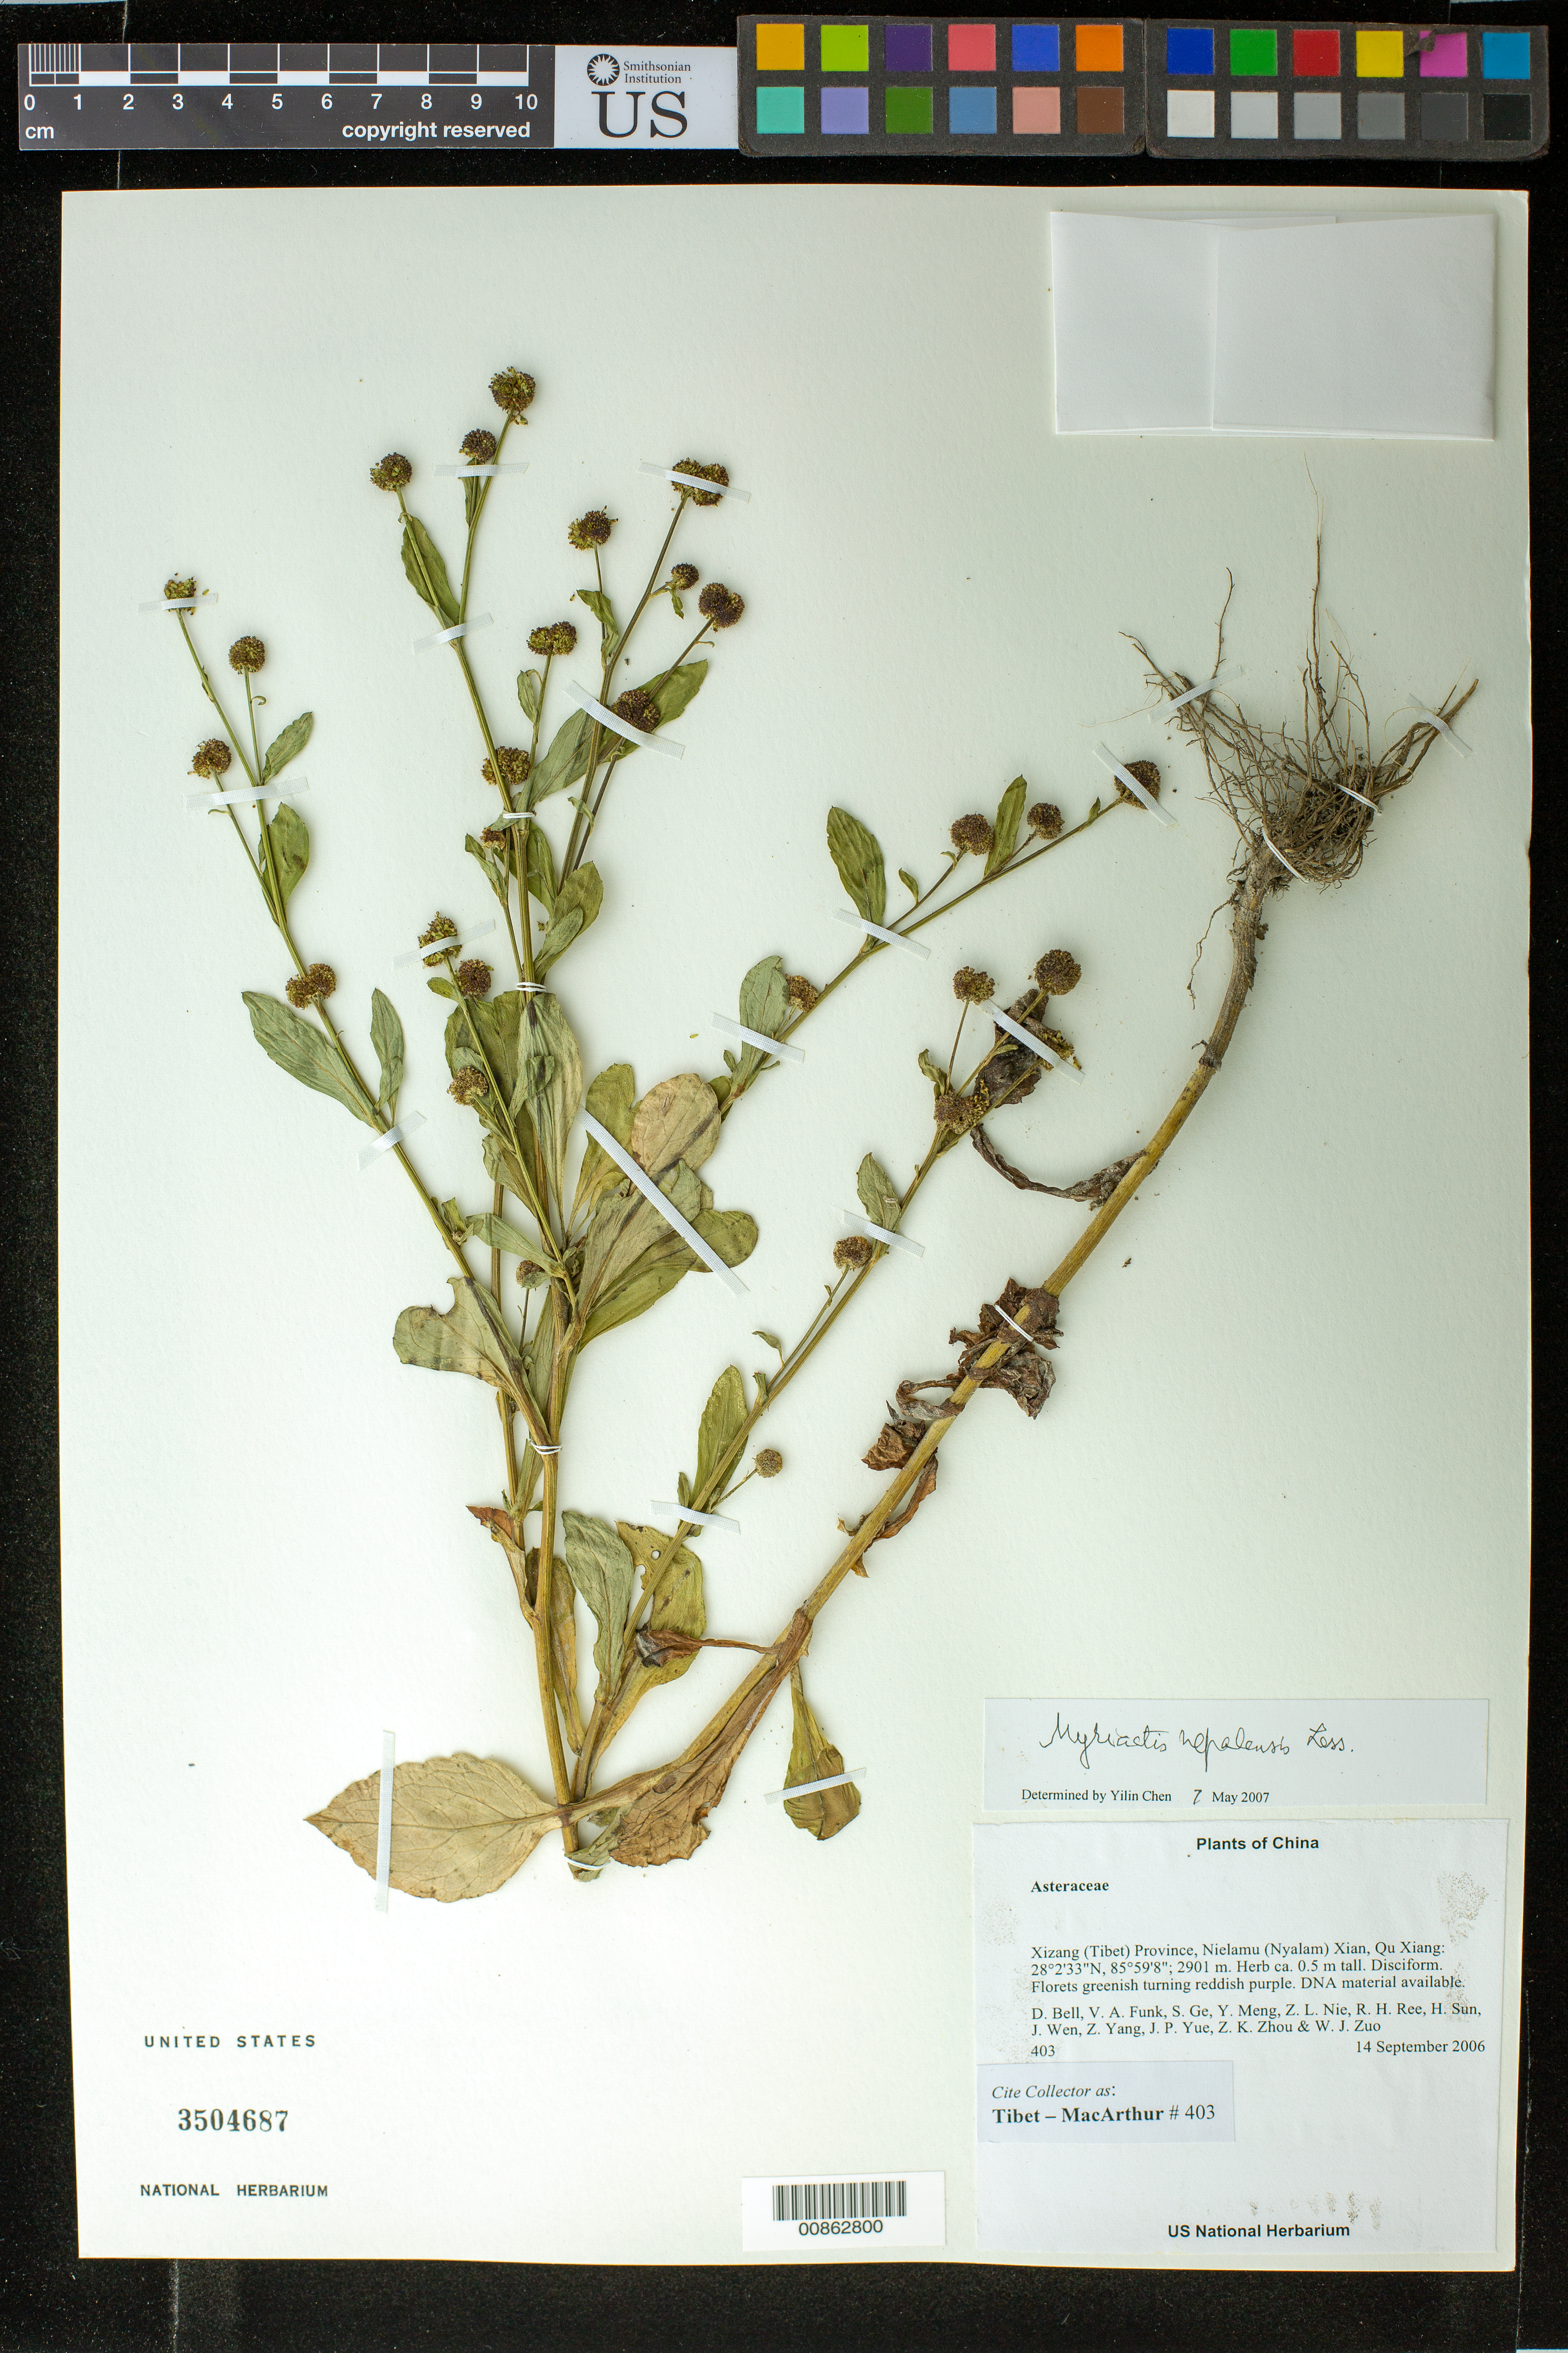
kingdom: Plantae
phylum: Tracheophyta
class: Magnoliopsida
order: Asterales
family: Asteraceae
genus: Myriactis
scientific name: Myriactis nepalensis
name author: Less.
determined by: Yilin Chen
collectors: Tibet-MacArthur, D. A. Bell, V. Funk, S. Ge, Y. Meng, Z. Nie, R. Ree, H. Sun, J. Wen, Z. Yang, J. Yue, Z. Zhou & W. Zuo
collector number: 403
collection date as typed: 14 Sep 2006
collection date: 2006-09-14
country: China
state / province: Xizang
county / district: Nielamu (Nyalam) Xian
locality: Qu Xiang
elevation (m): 2901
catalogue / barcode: US 3504687